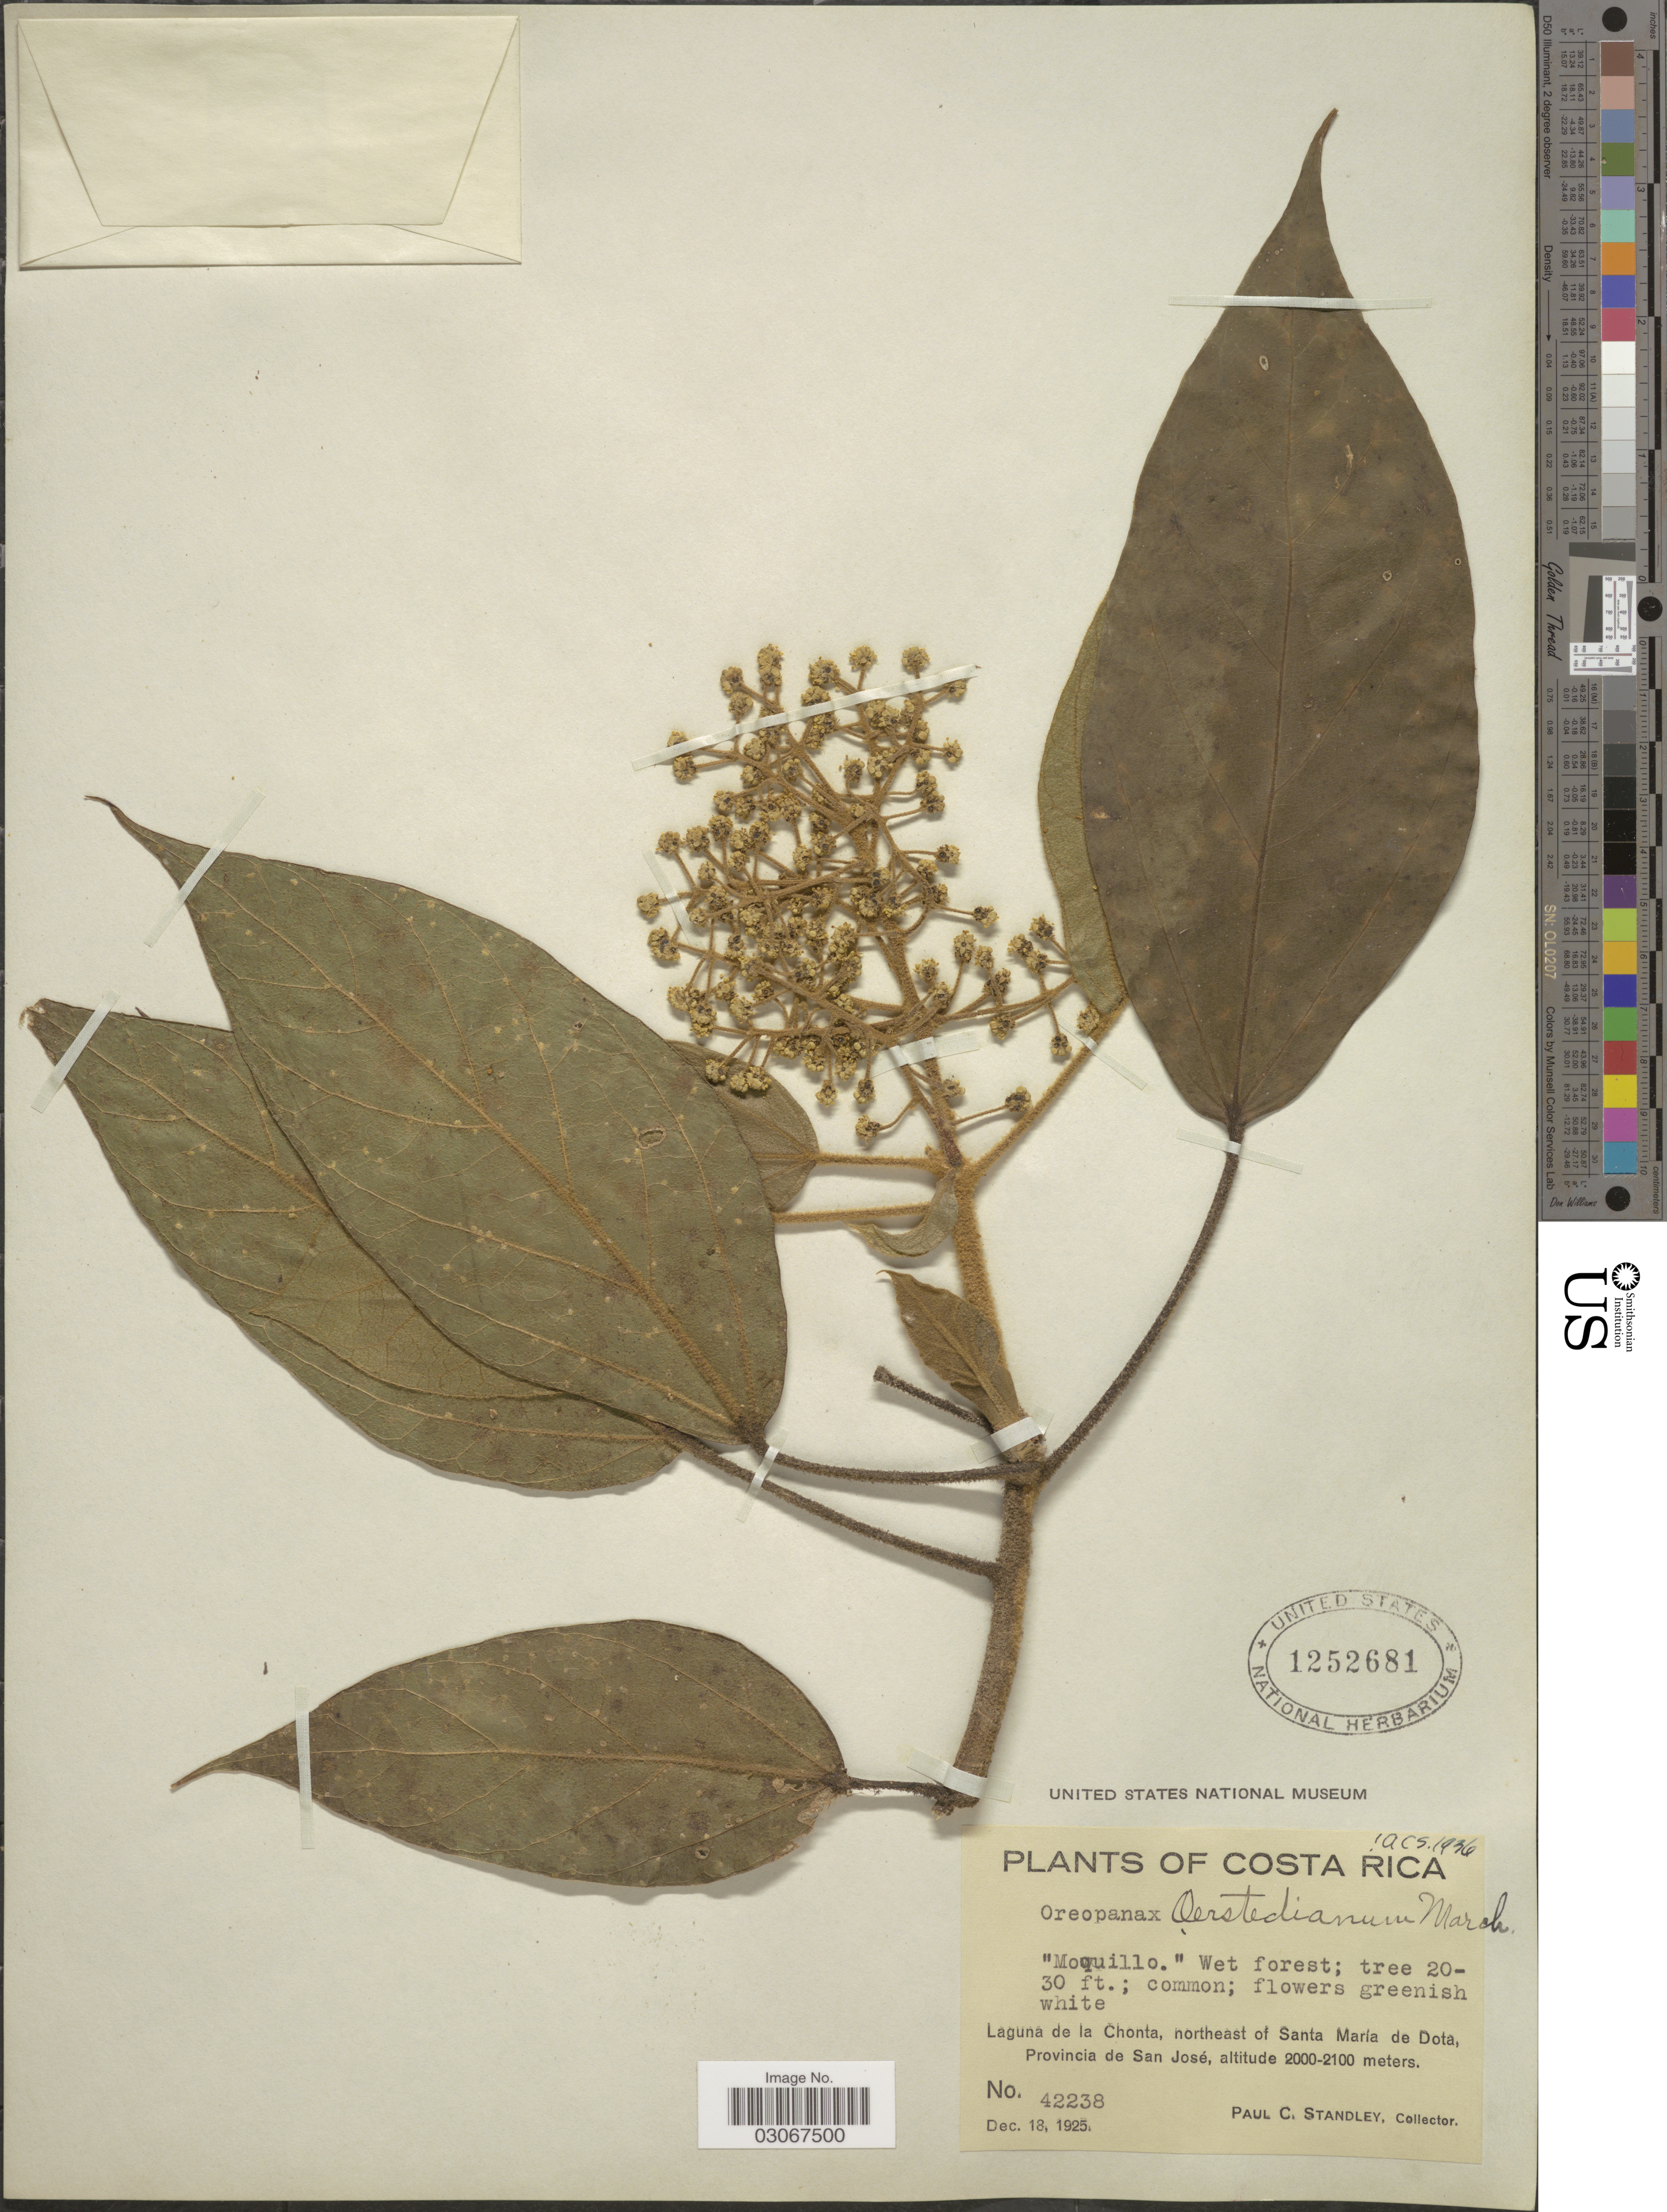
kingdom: Plantae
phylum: Tracheophyta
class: Magnoliopsida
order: Apiales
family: Araliaceae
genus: Oreopanax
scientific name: Oreopanax oerstedianus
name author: Marchal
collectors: P. C. Standley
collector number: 42238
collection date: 1925-12-18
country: Costa Rica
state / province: San José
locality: Laguna de la Chonta, northeast of Santa María de Dota.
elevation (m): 2000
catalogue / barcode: US 1252681